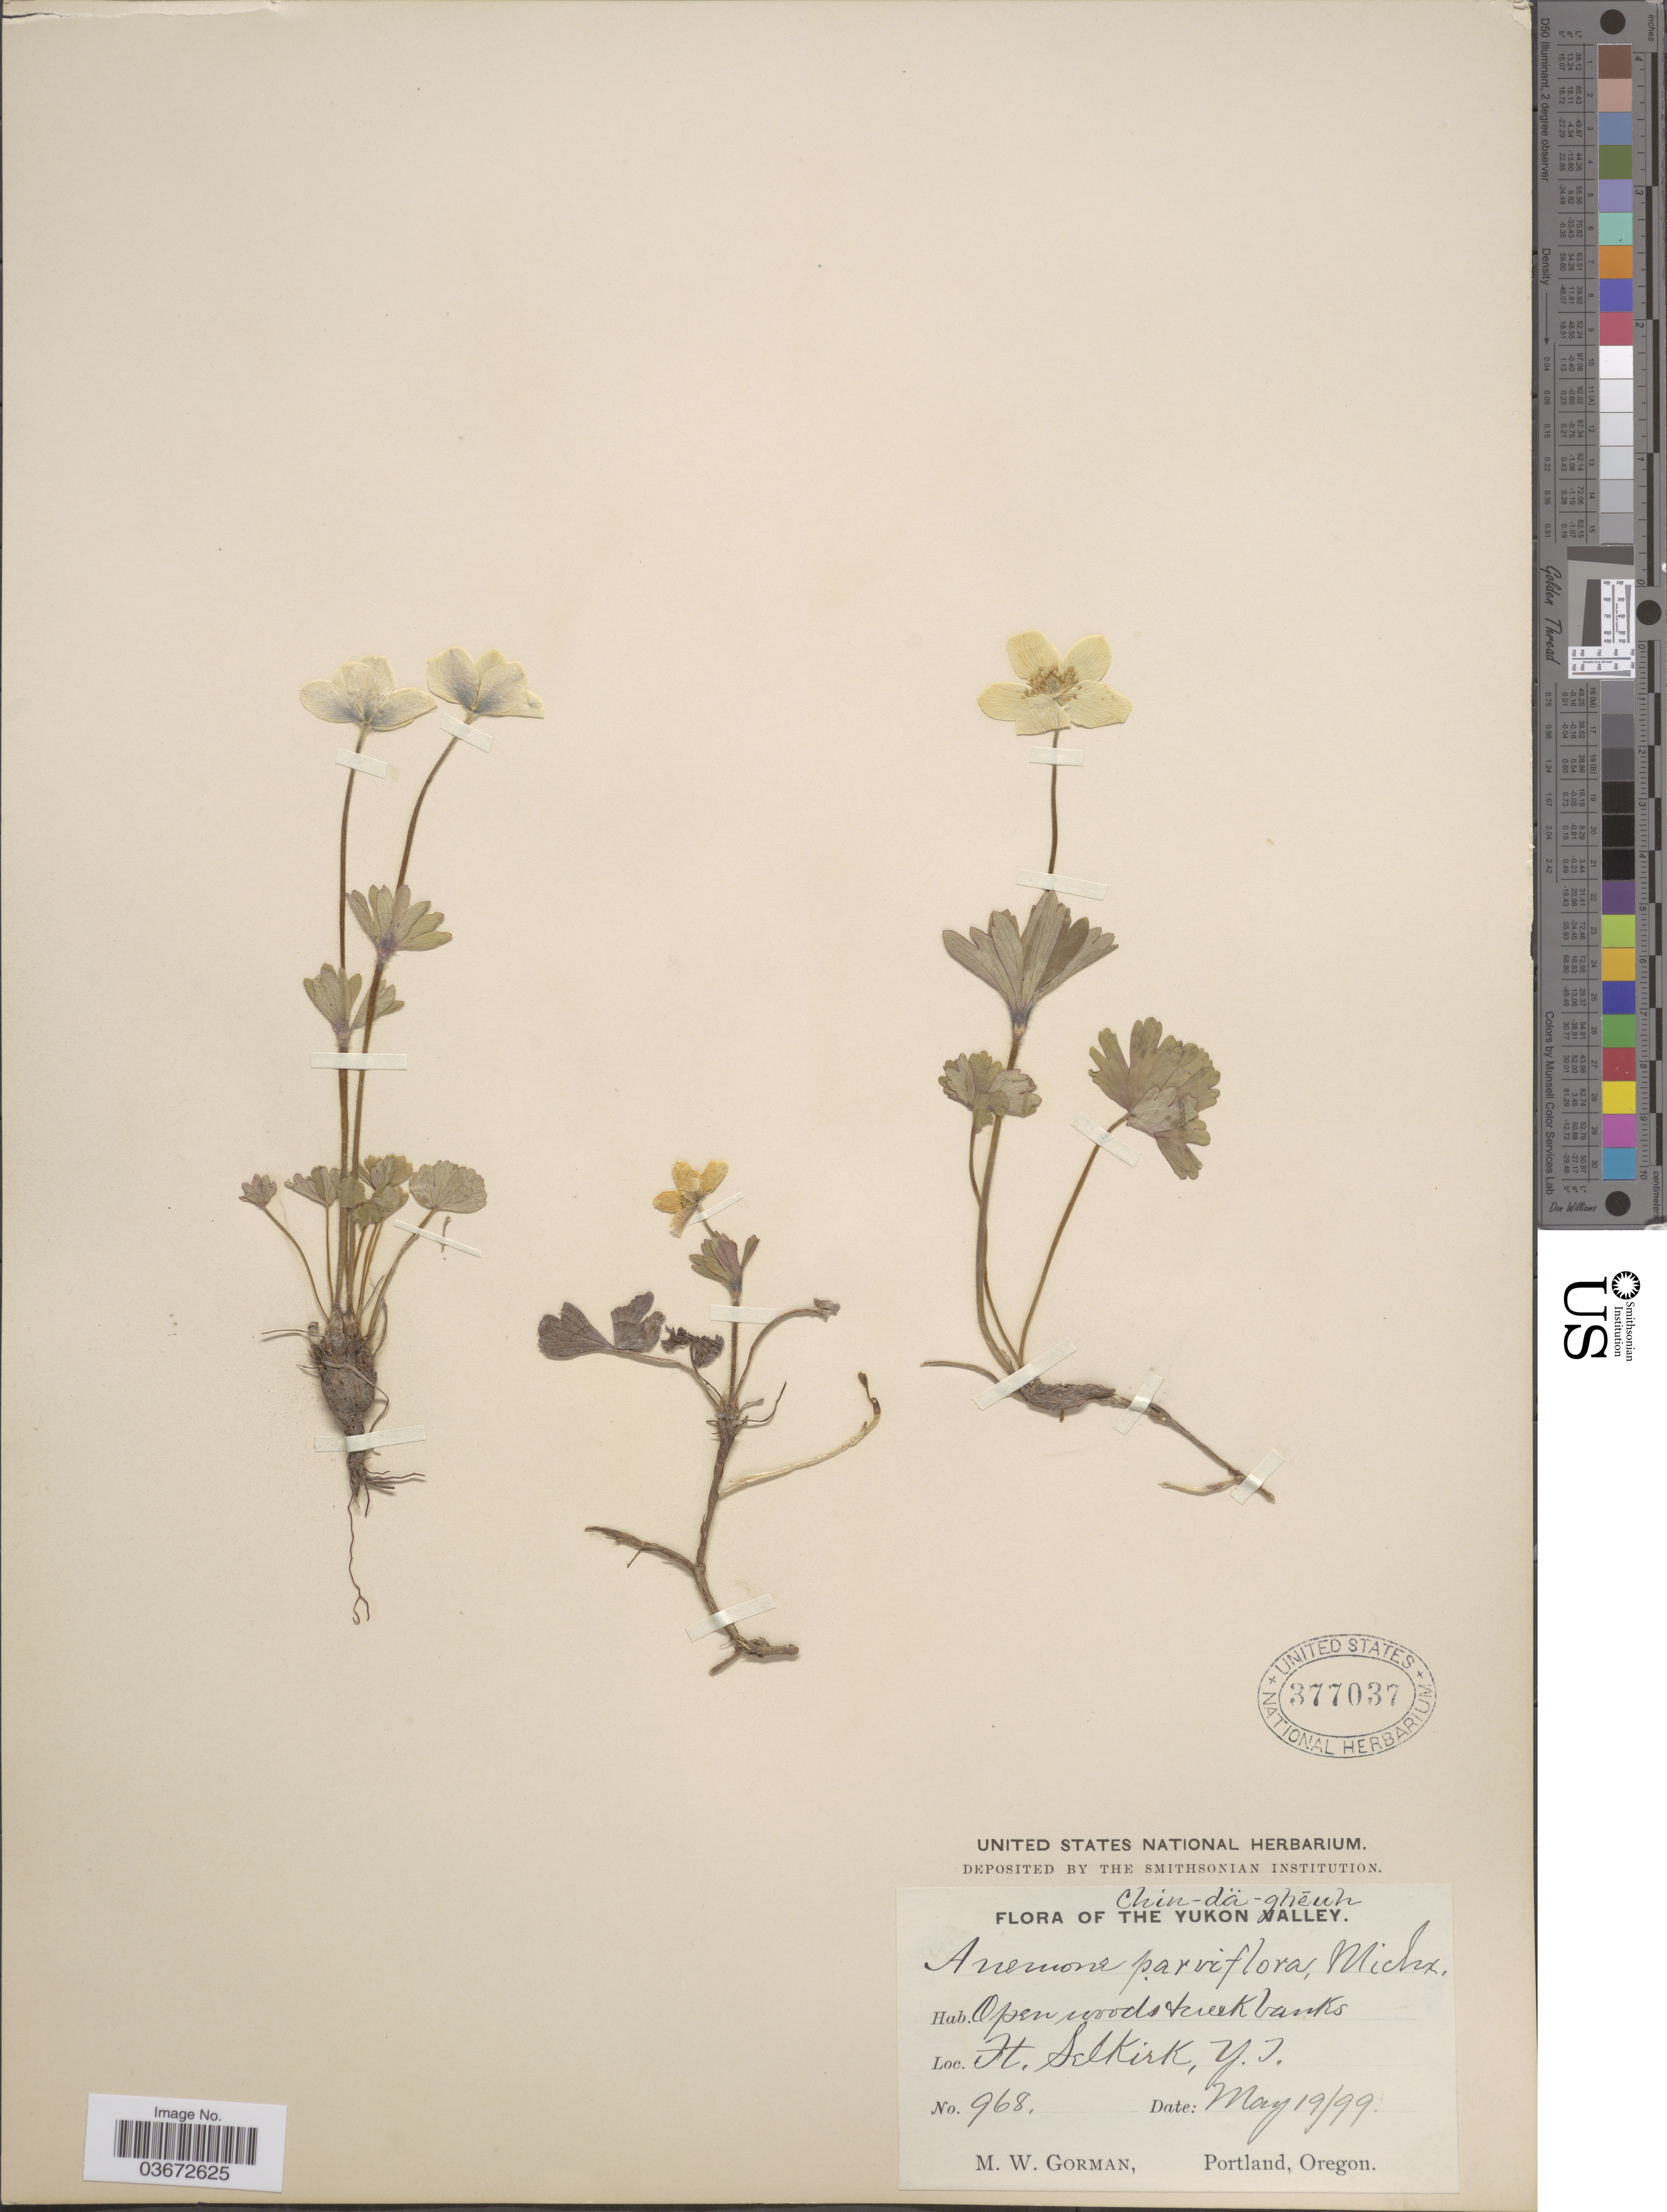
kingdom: Plantae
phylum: Tracheophyta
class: Magnoliopsida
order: Ranunculales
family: Ranunculaceae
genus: Anemone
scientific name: Anemone parviflora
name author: Michx.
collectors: M. W. Gorman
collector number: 968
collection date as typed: Transcribed d/m/y: 19/5/99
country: Canada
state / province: Yukon Territory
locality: Chin-dä-ghēuh. The Yukon Valley. Ft. Selkirk.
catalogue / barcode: US 377037